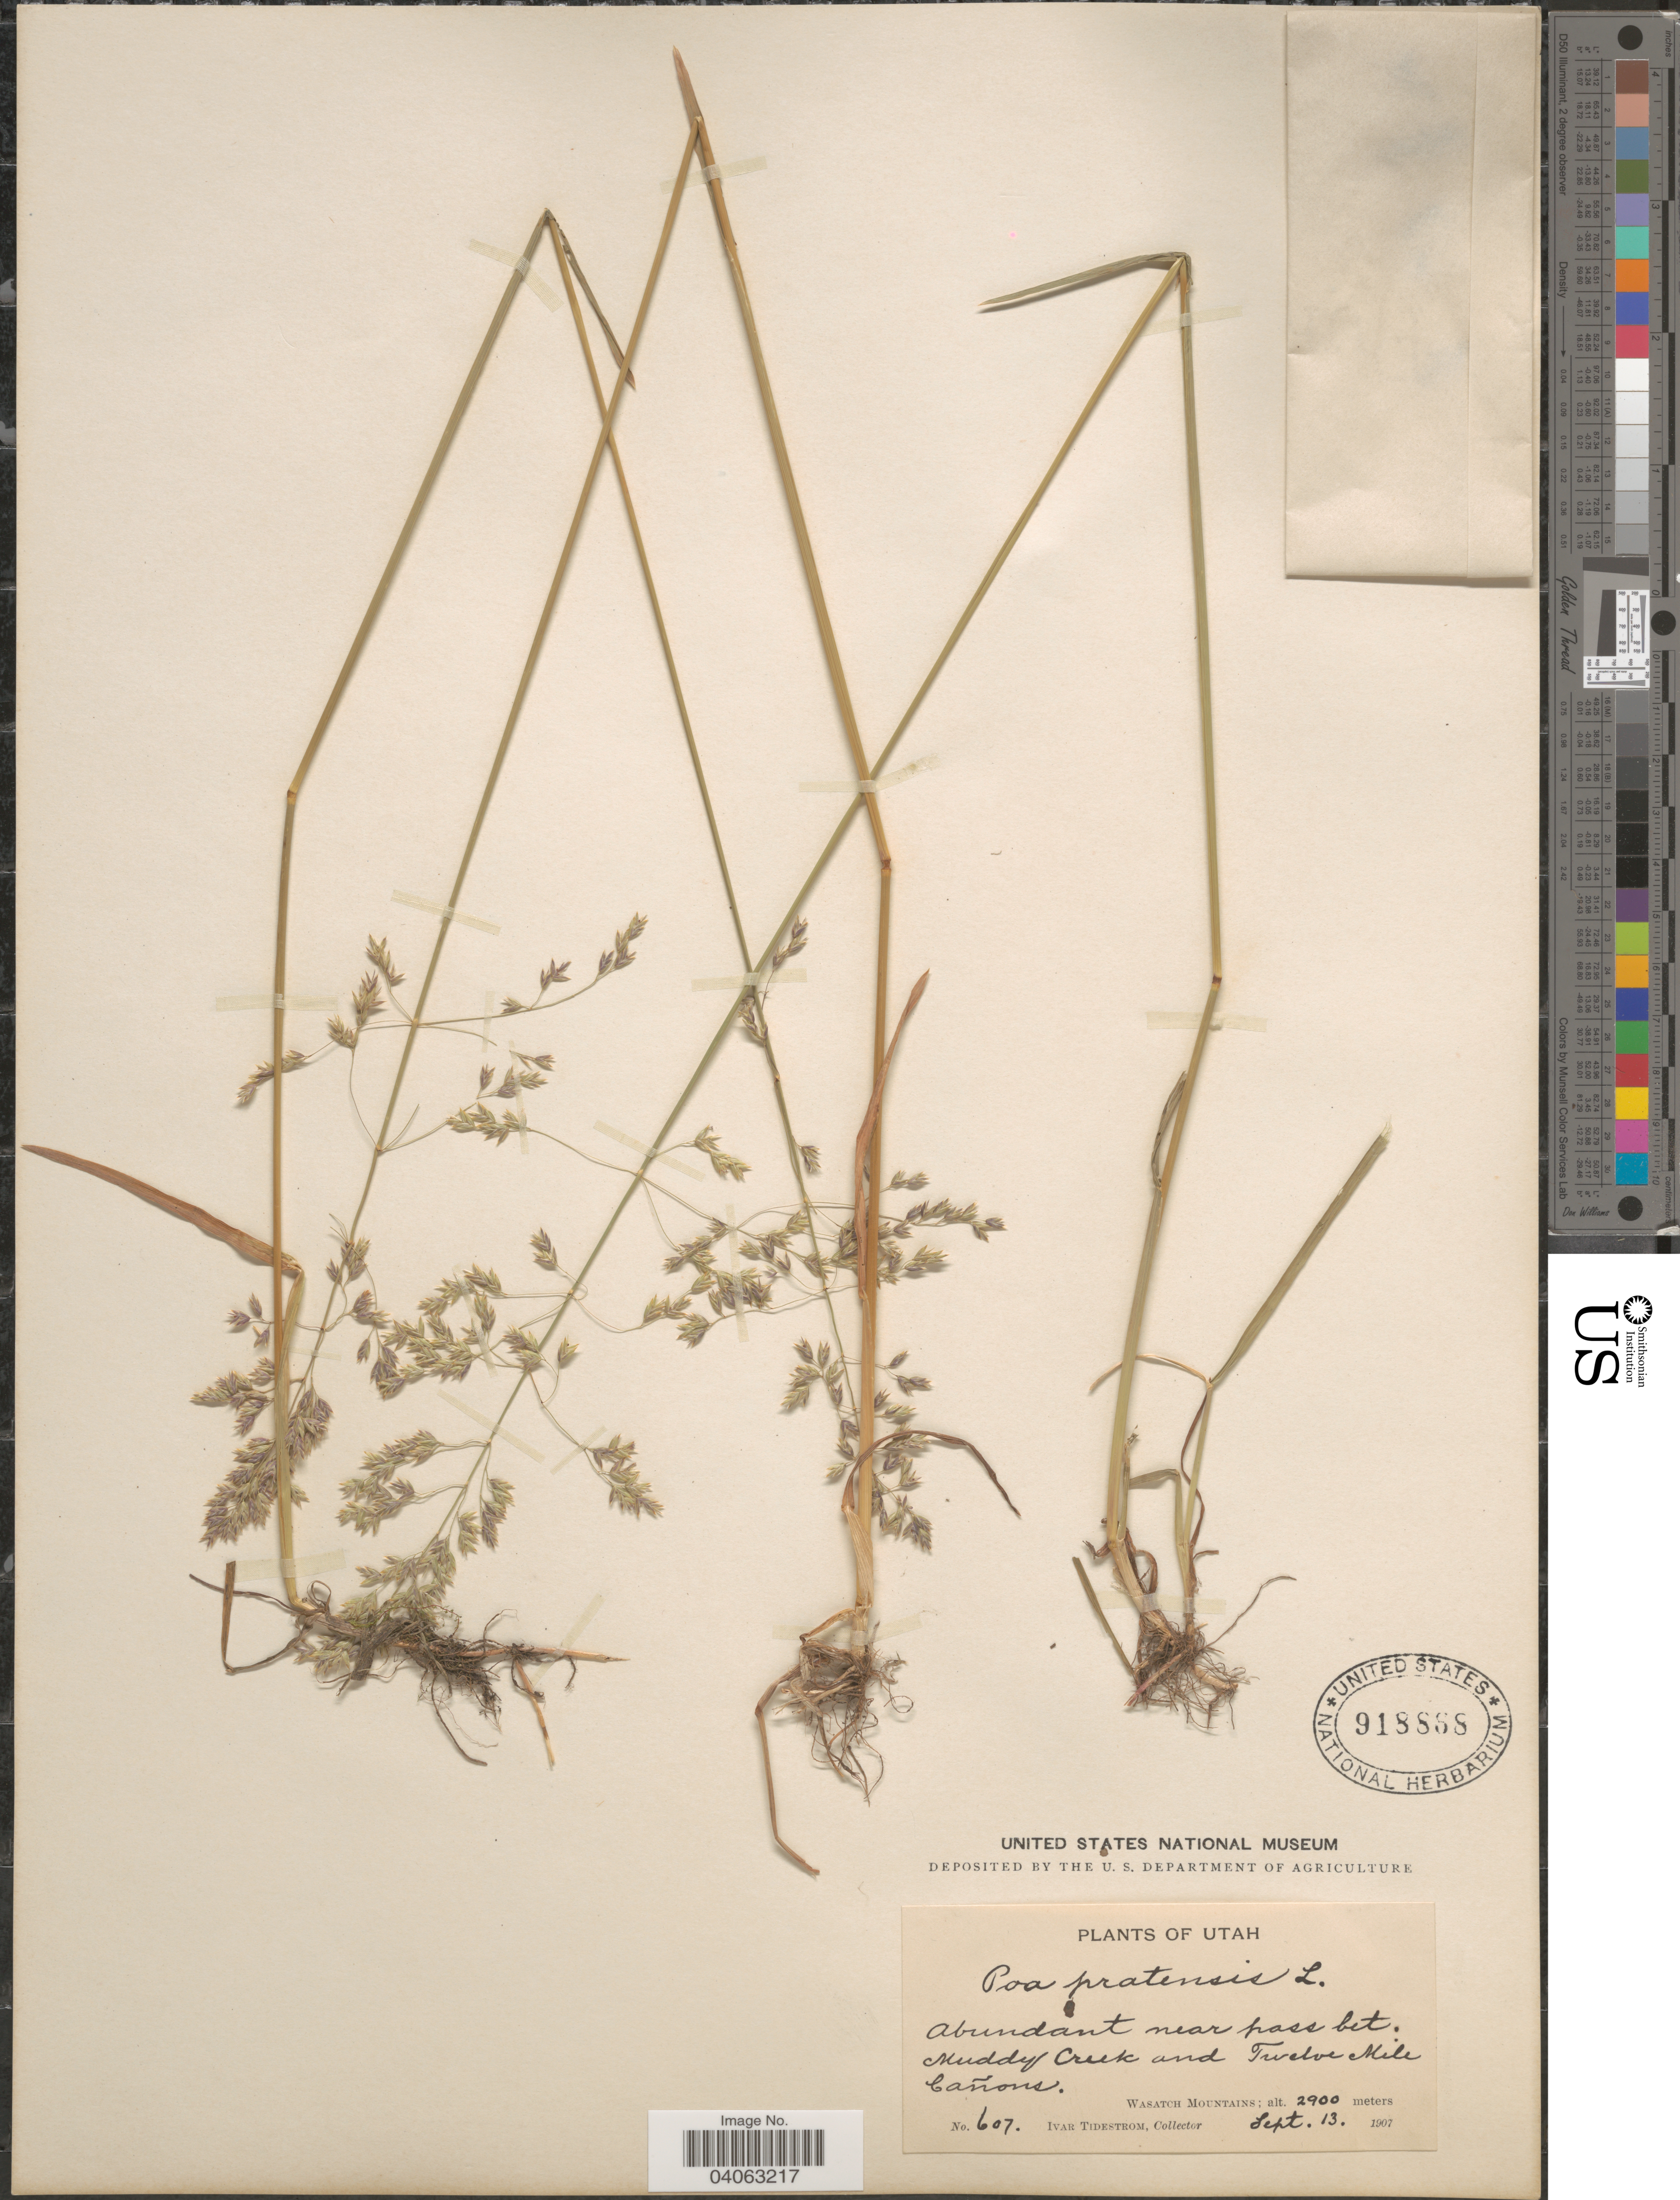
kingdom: Plantae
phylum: Tracheophyta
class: Liliopsida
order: Poales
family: Poaceae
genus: Poa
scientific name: Poa pratensis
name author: L.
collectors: I. F. Tidestrom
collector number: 607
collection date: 1907-09-13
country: United States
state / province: Utah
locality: Near pass bet. Muddy Creek and Twelve Mile Cañons. Wasatch Mountains.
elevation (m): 2900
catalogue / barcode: US 918868